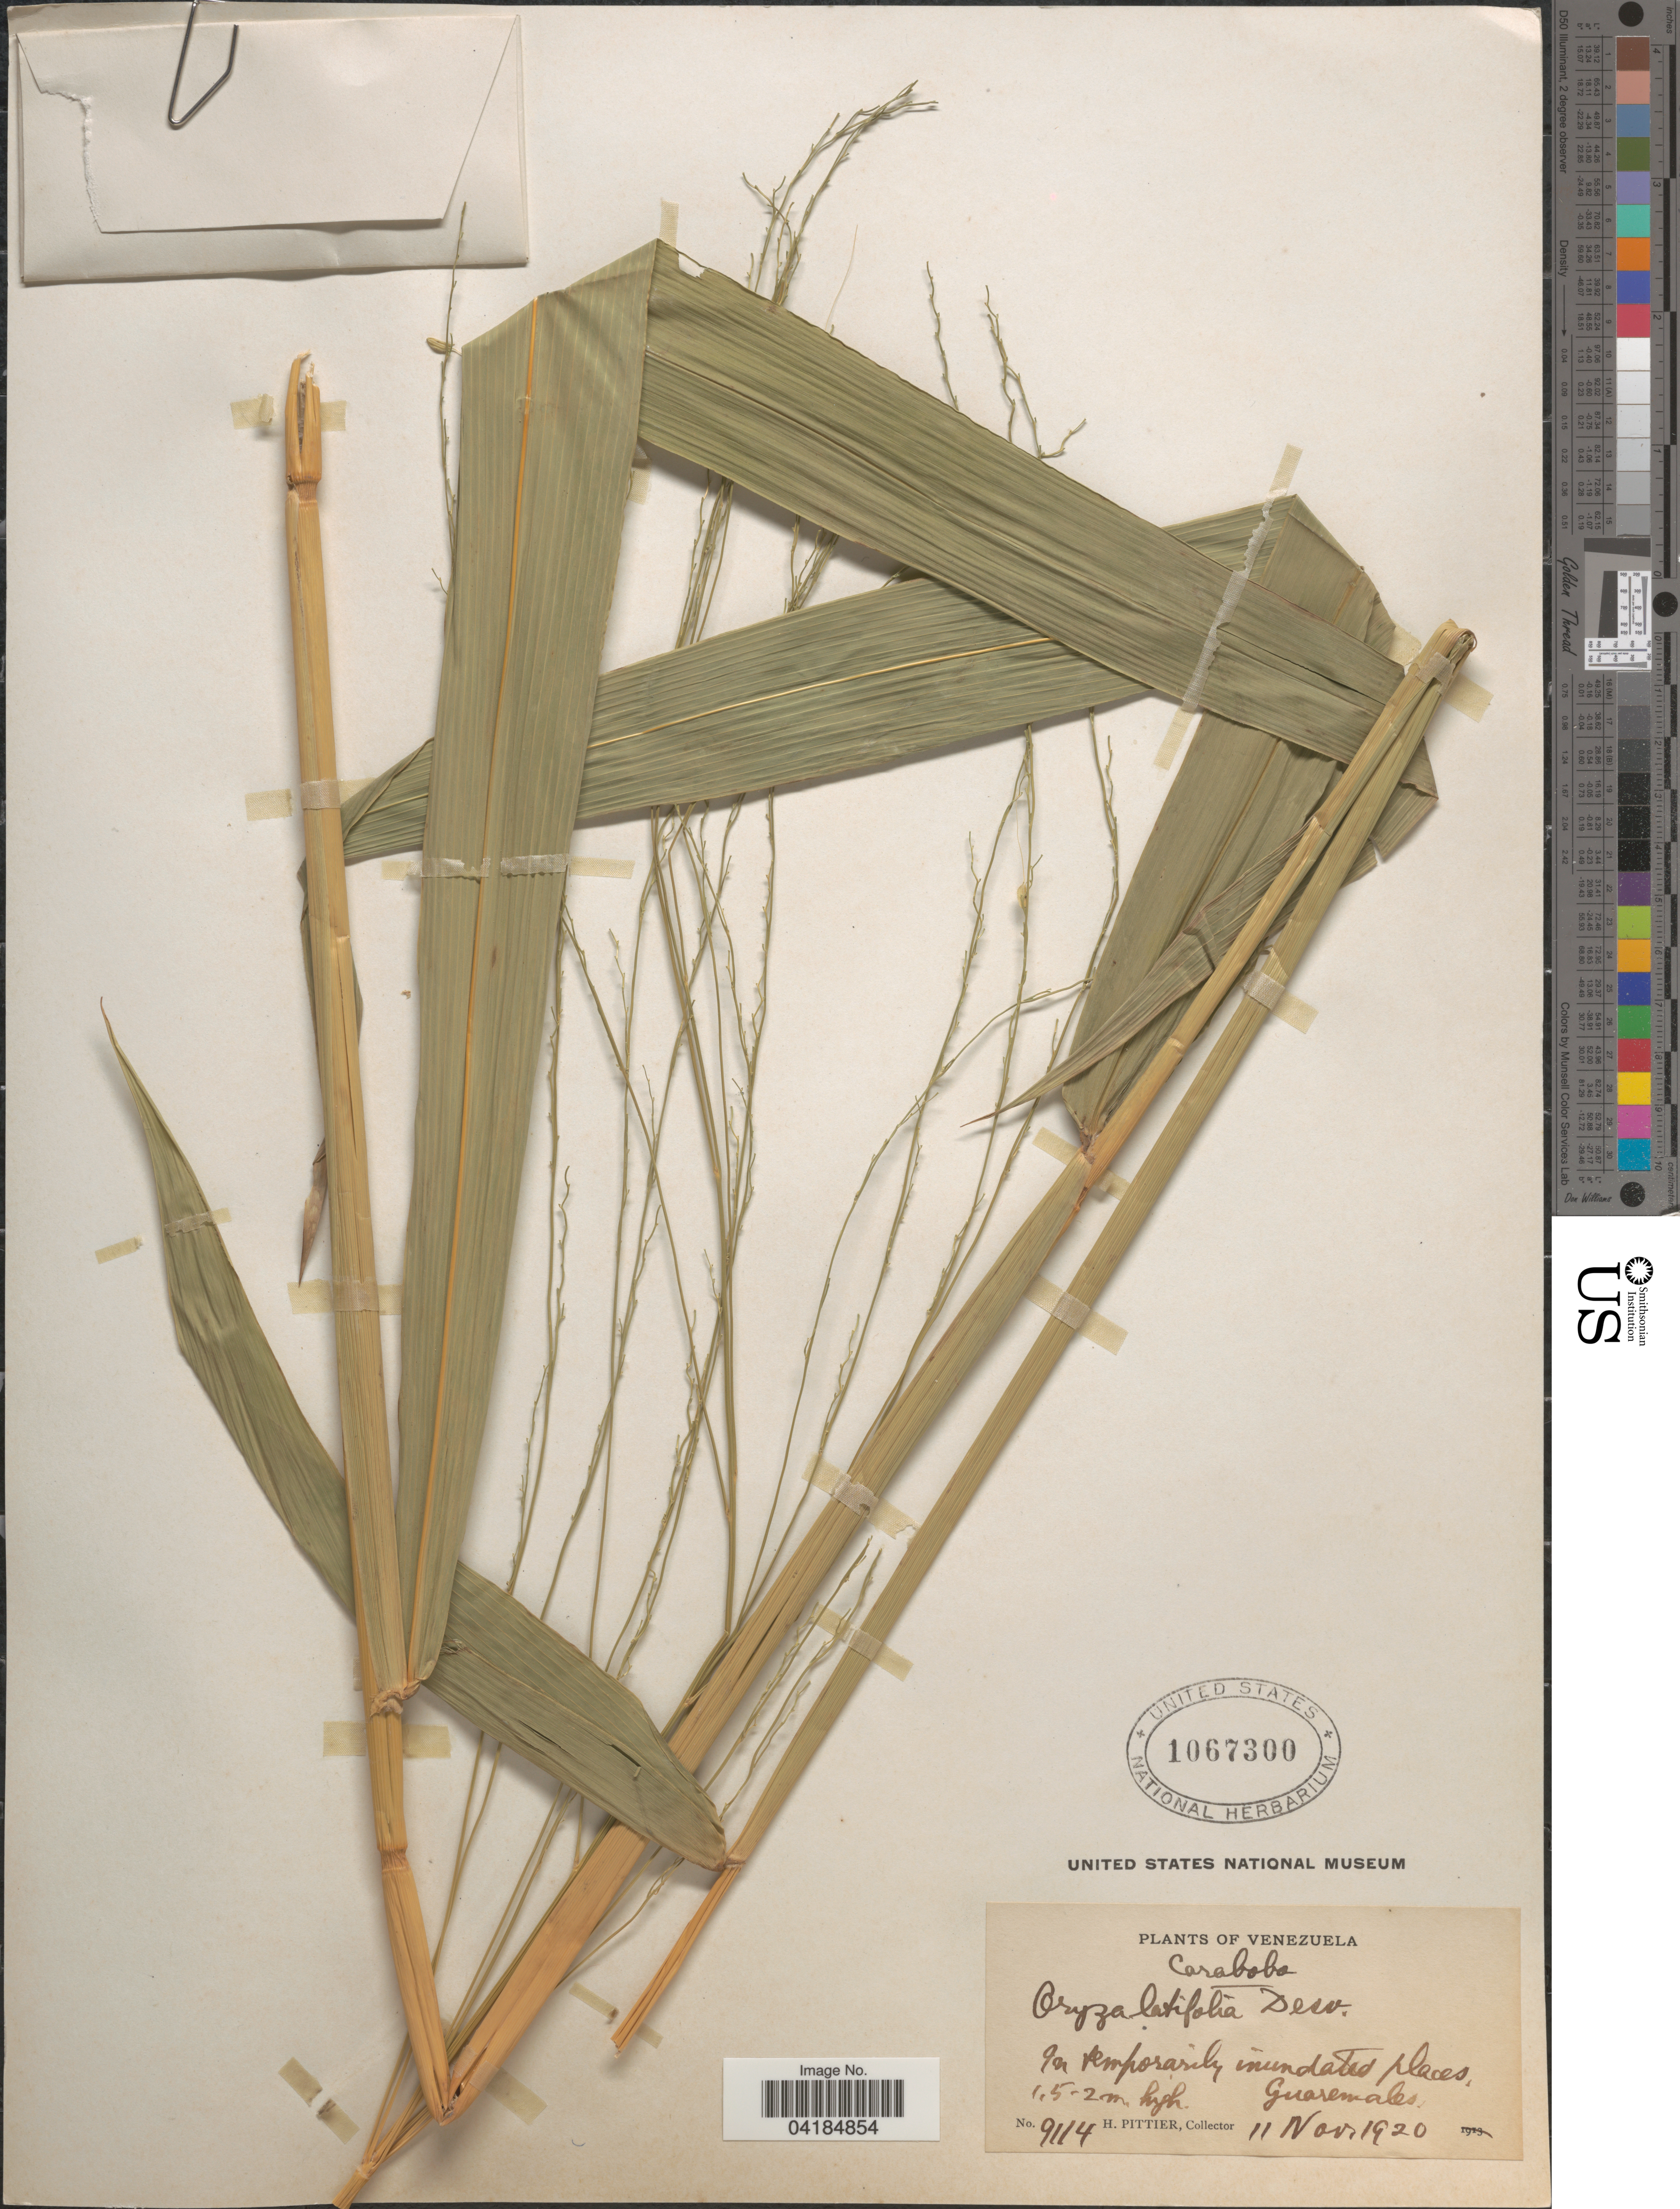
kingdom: Plantae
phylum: Tracheophyta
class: Liliopsida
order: Poales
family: Poaceae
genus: Oryza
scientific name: Oryza latifolia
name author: Desv.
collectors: H. F. Pittier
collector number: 9114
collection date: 1920-11-11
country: Venezuela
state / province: Carabobo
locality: Guaremales.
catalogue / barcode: US 1067300